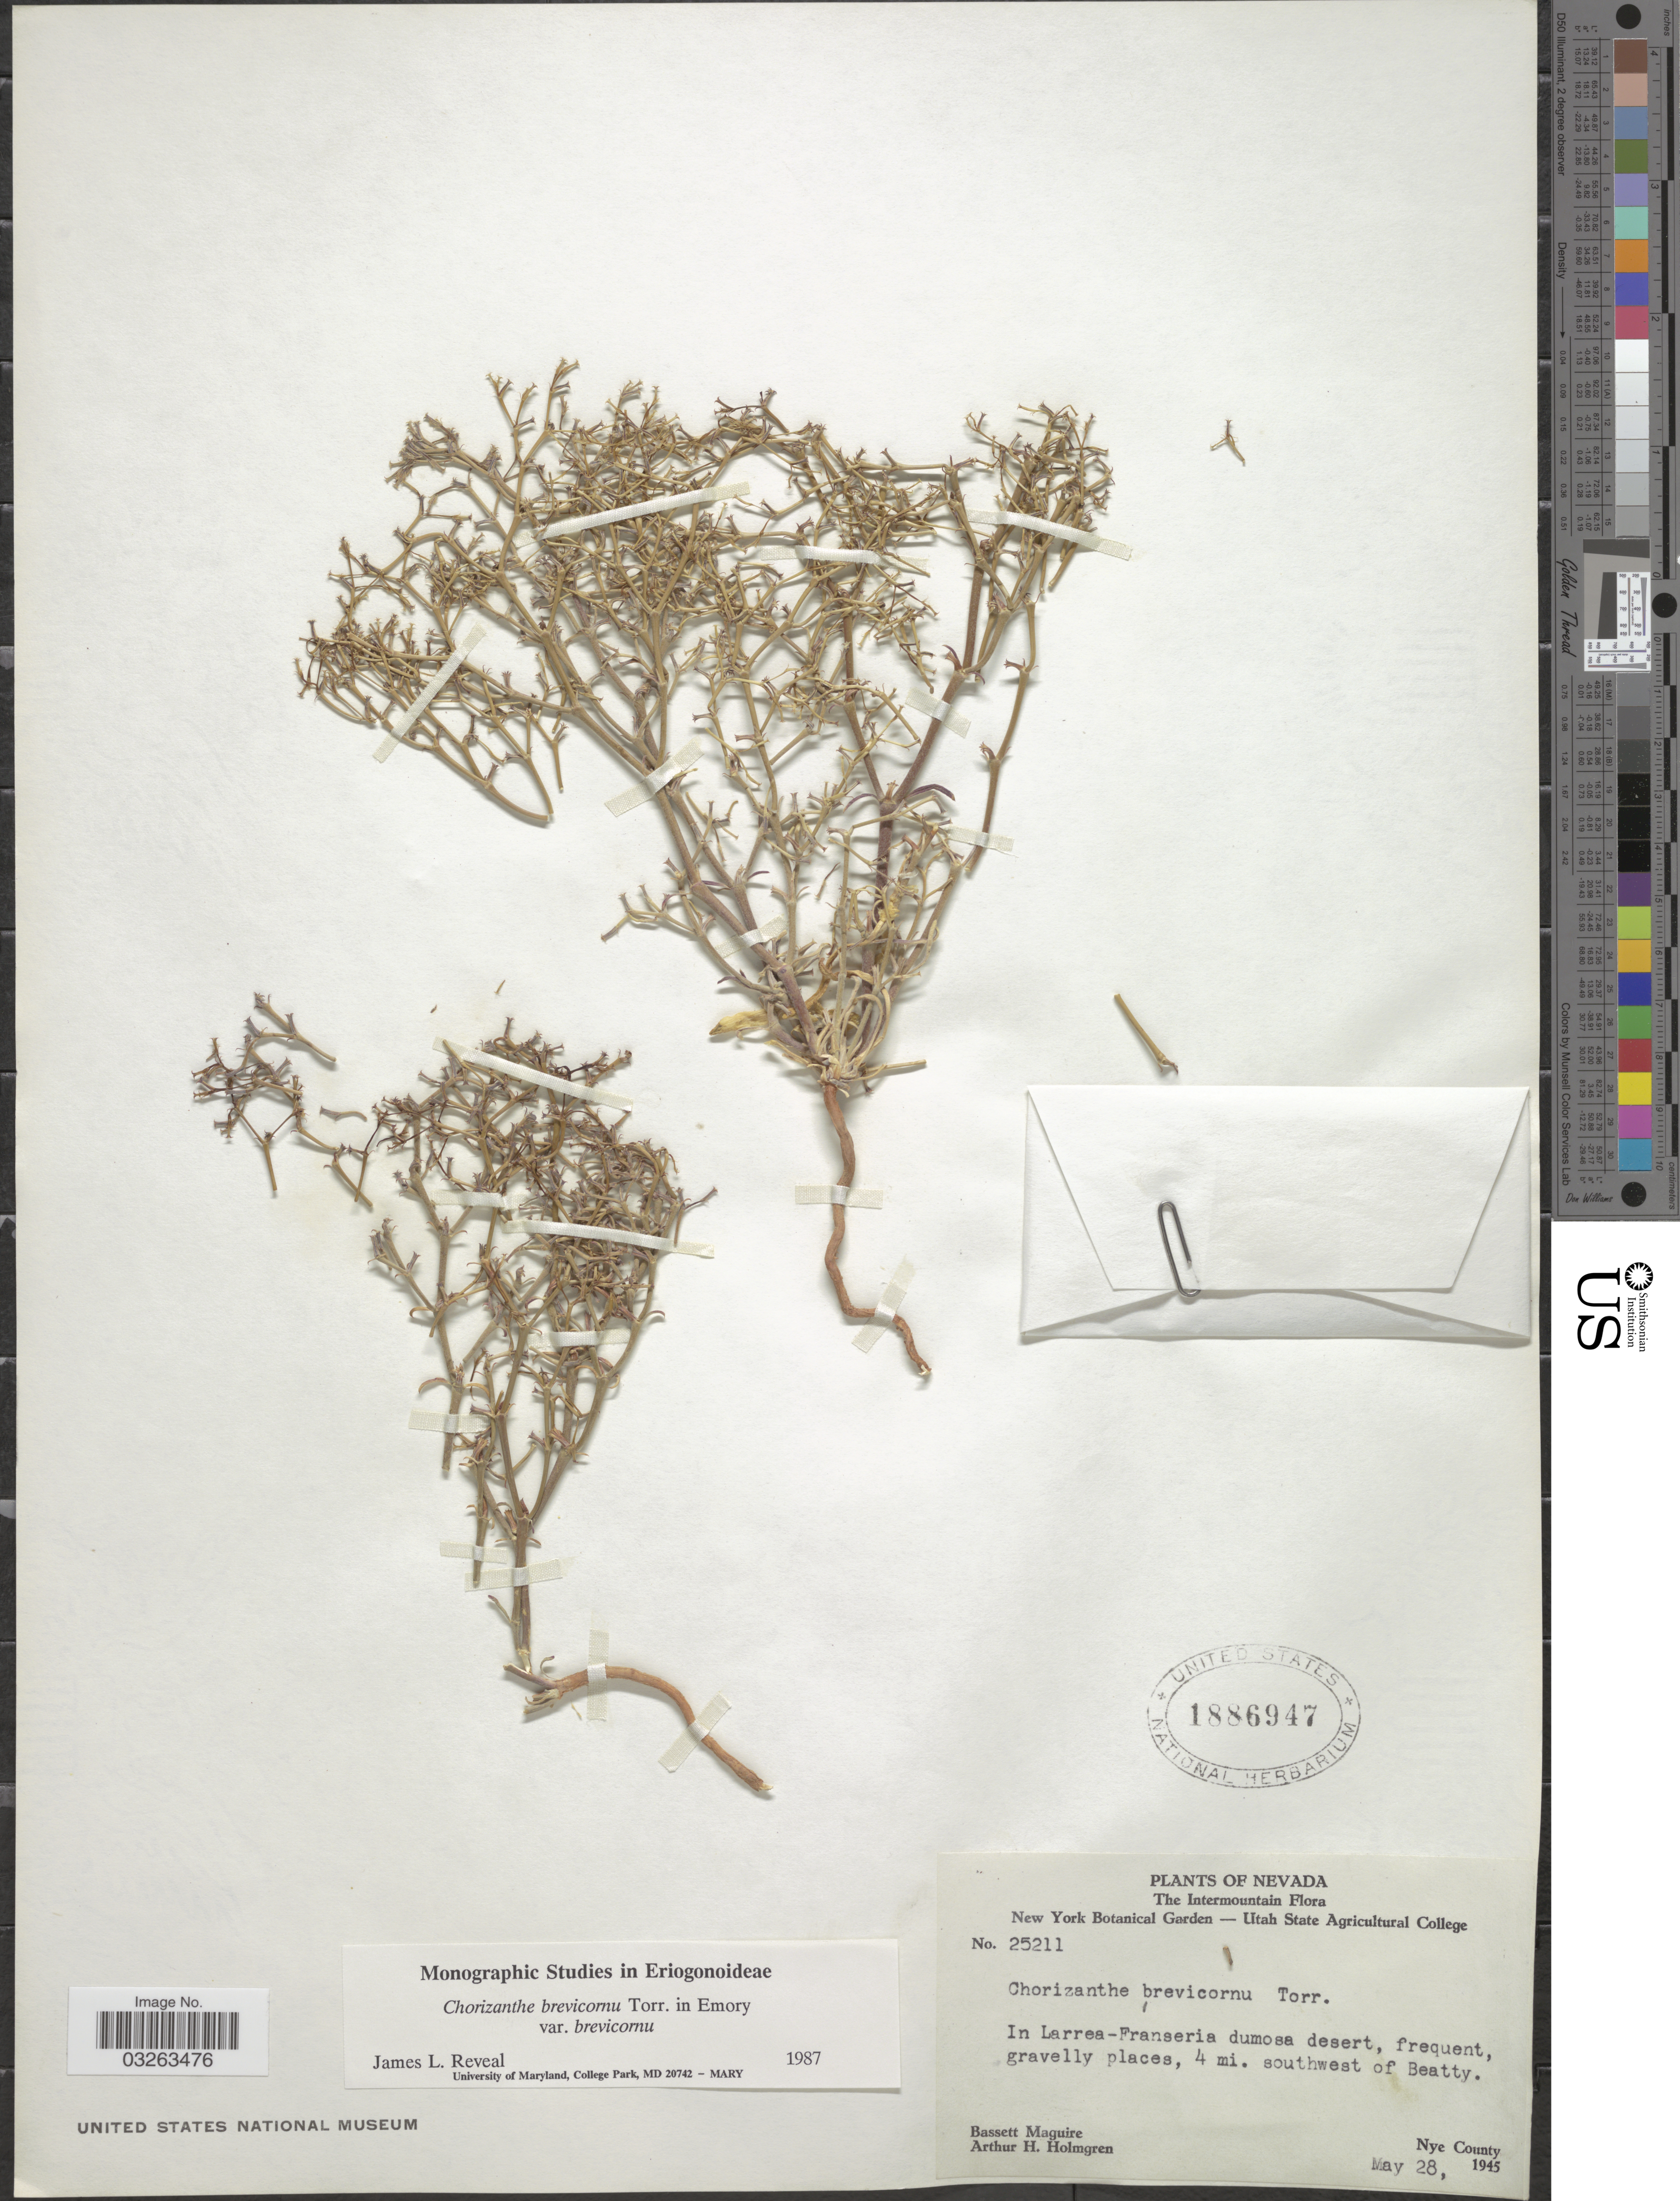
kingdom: Plantae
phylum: Tracheophyta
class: Magnoliopsida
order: Caryophyllales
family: Polygonaceae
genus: Chorizanthe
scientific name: Chorizanthe brevicornu var. brevicornu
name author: Torr.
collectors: B. Maguire & A. H. Holmgren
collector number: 25211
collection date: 1945-05-28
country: United States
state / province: Nevada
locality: The Intermountain. In Larrea-Franseria dumosa desert, 4 mi. southwest of Beatty. Nye County.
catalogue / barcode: US 1886947